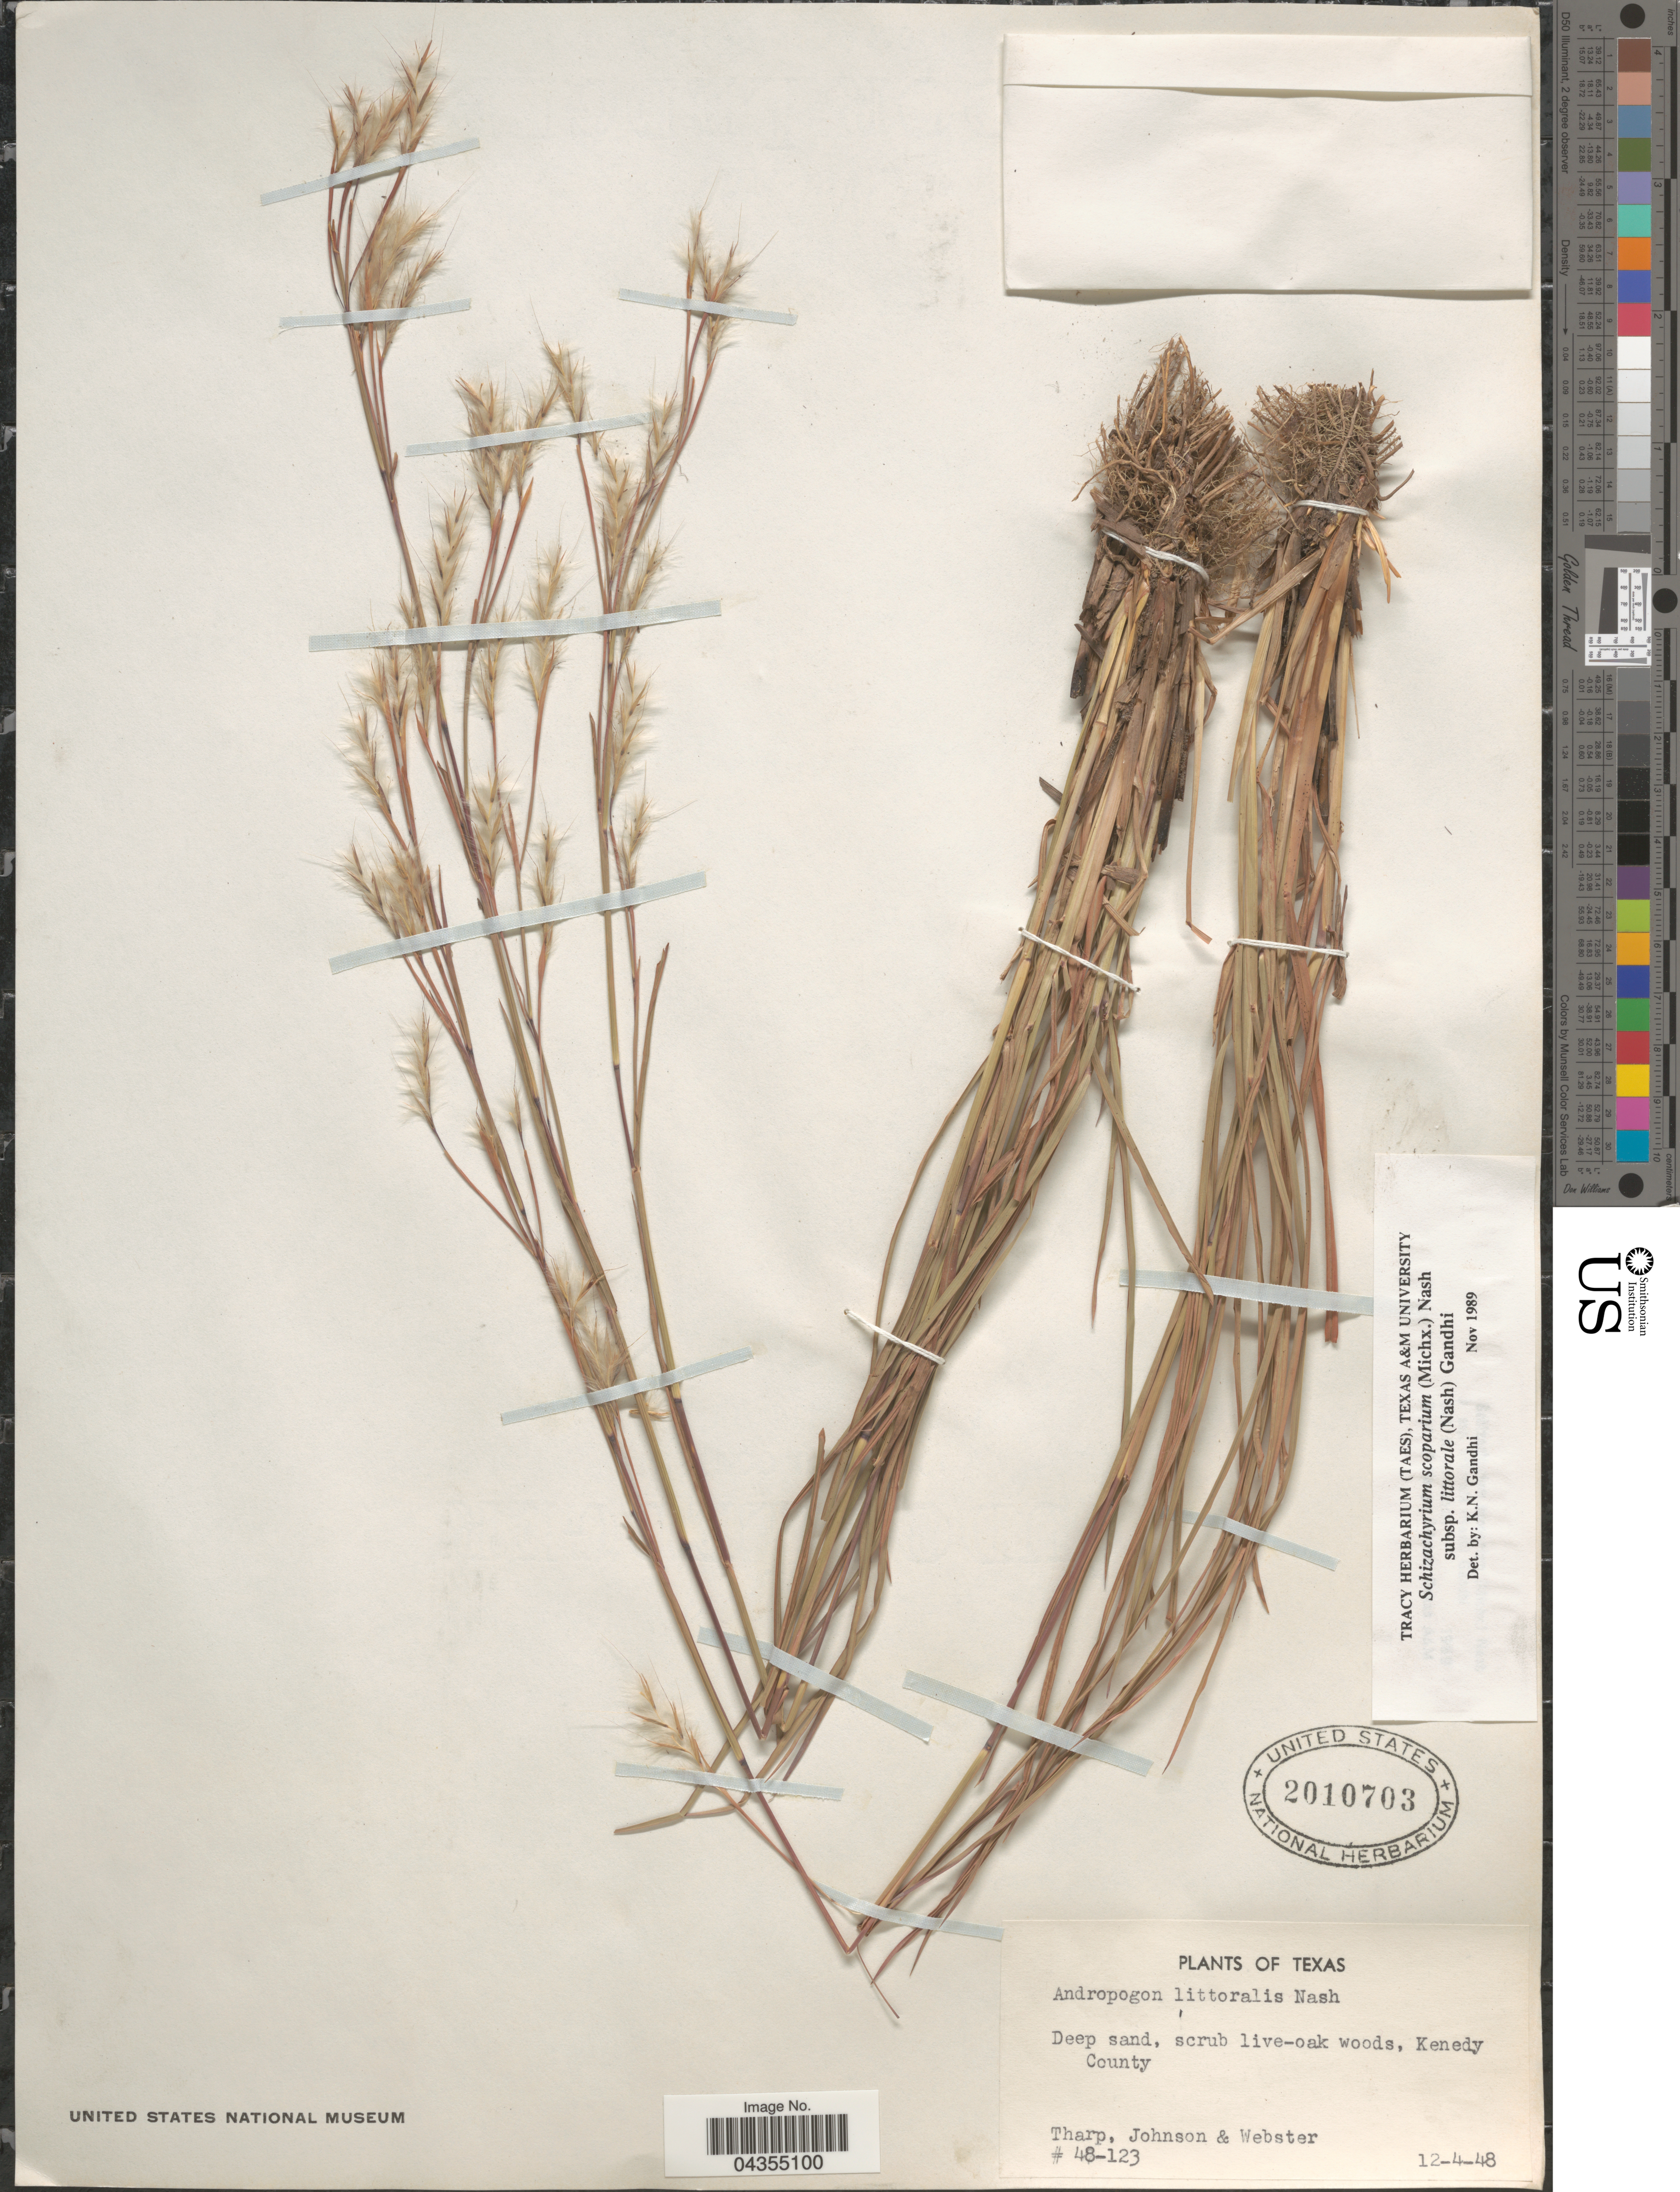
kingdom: Plantae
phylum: Tracheophyta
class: Liliopsida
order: Poales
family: Poaceae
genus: Schizachyrium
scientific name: Schizachyrium scoparium var. littorale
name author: (Nash) Gould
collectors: Tharp, --, -- Johnson & -. Webster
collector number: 48-123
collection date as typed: Transcribed d/m/y: 4/12/48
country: United States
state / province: Texas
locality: Deep sand, scrub live-oak woods, Kenedy County.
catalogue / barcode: US 2010703